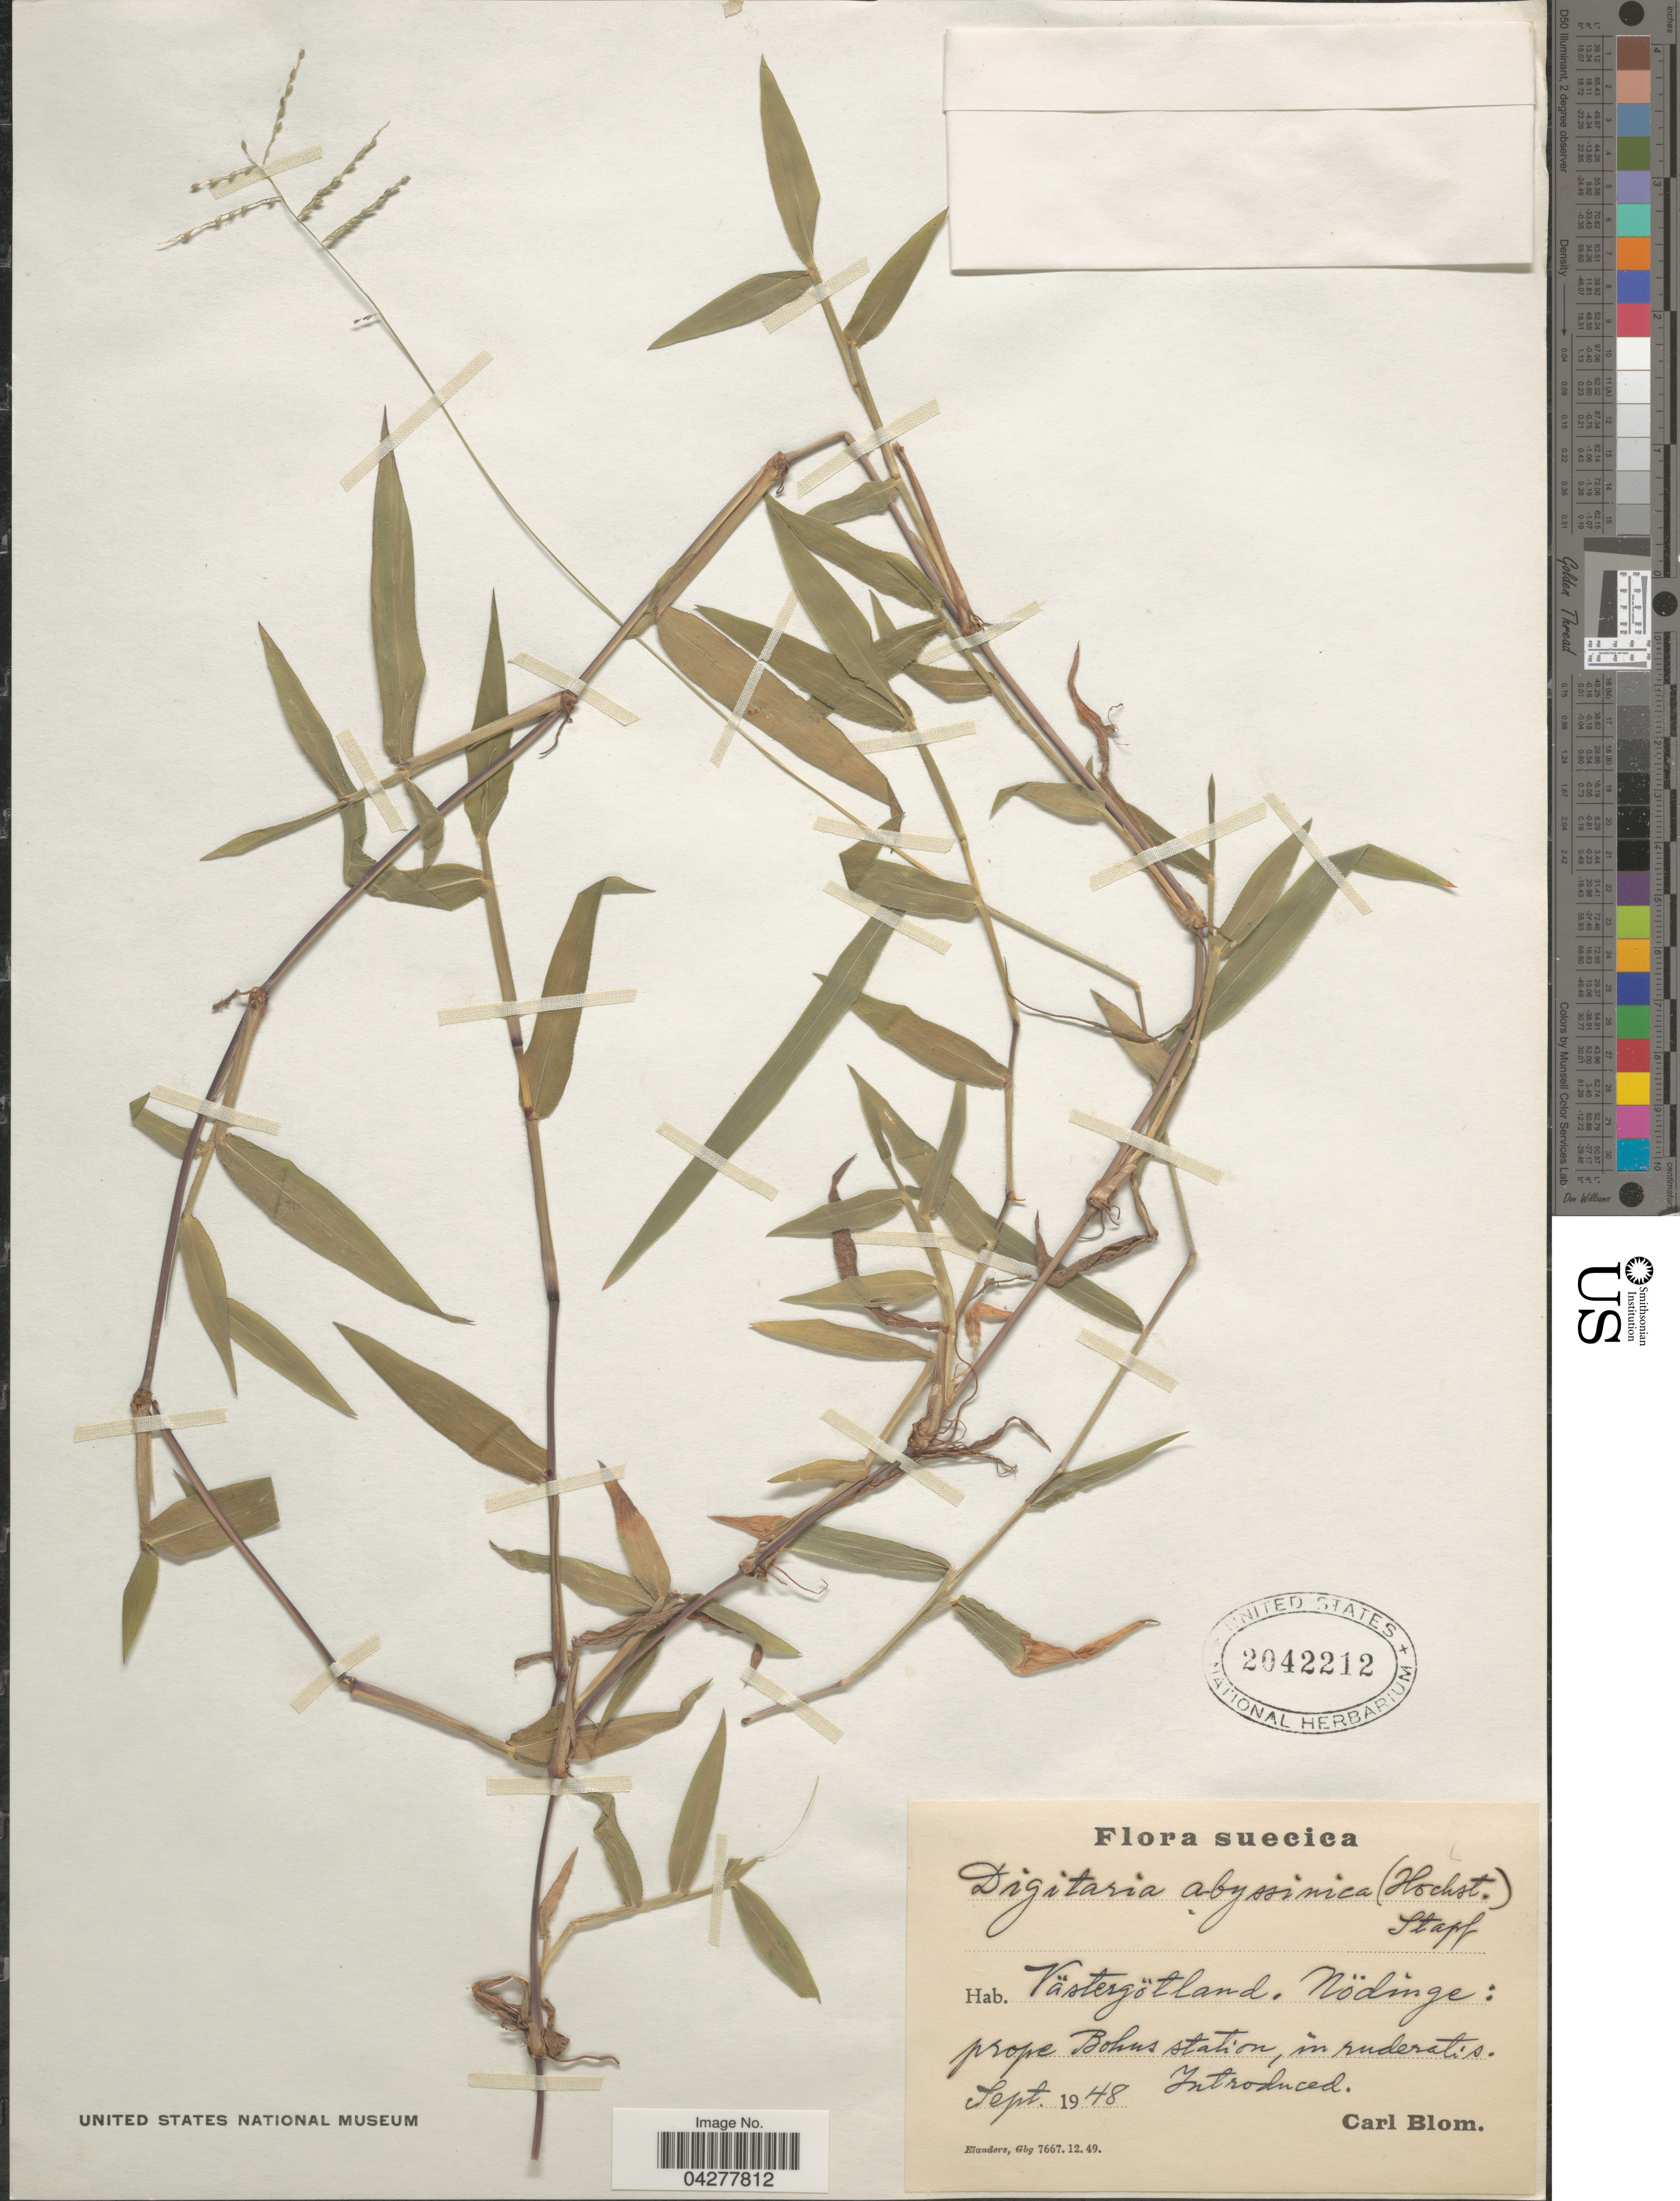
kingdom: Plantae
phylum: Tracheophyta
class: Liliopsida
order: Poales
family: Poaceae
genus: Digitaria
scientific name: Digitaria abyssinica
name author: (Hochst. ex Rich.) Stapf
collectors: C. H. Blom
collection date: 1948-09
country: Sweden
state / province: Västra Götaland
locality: Västergötland. Nödinge: prope Bohns station, in ruderatis.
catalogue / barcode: US 2042212